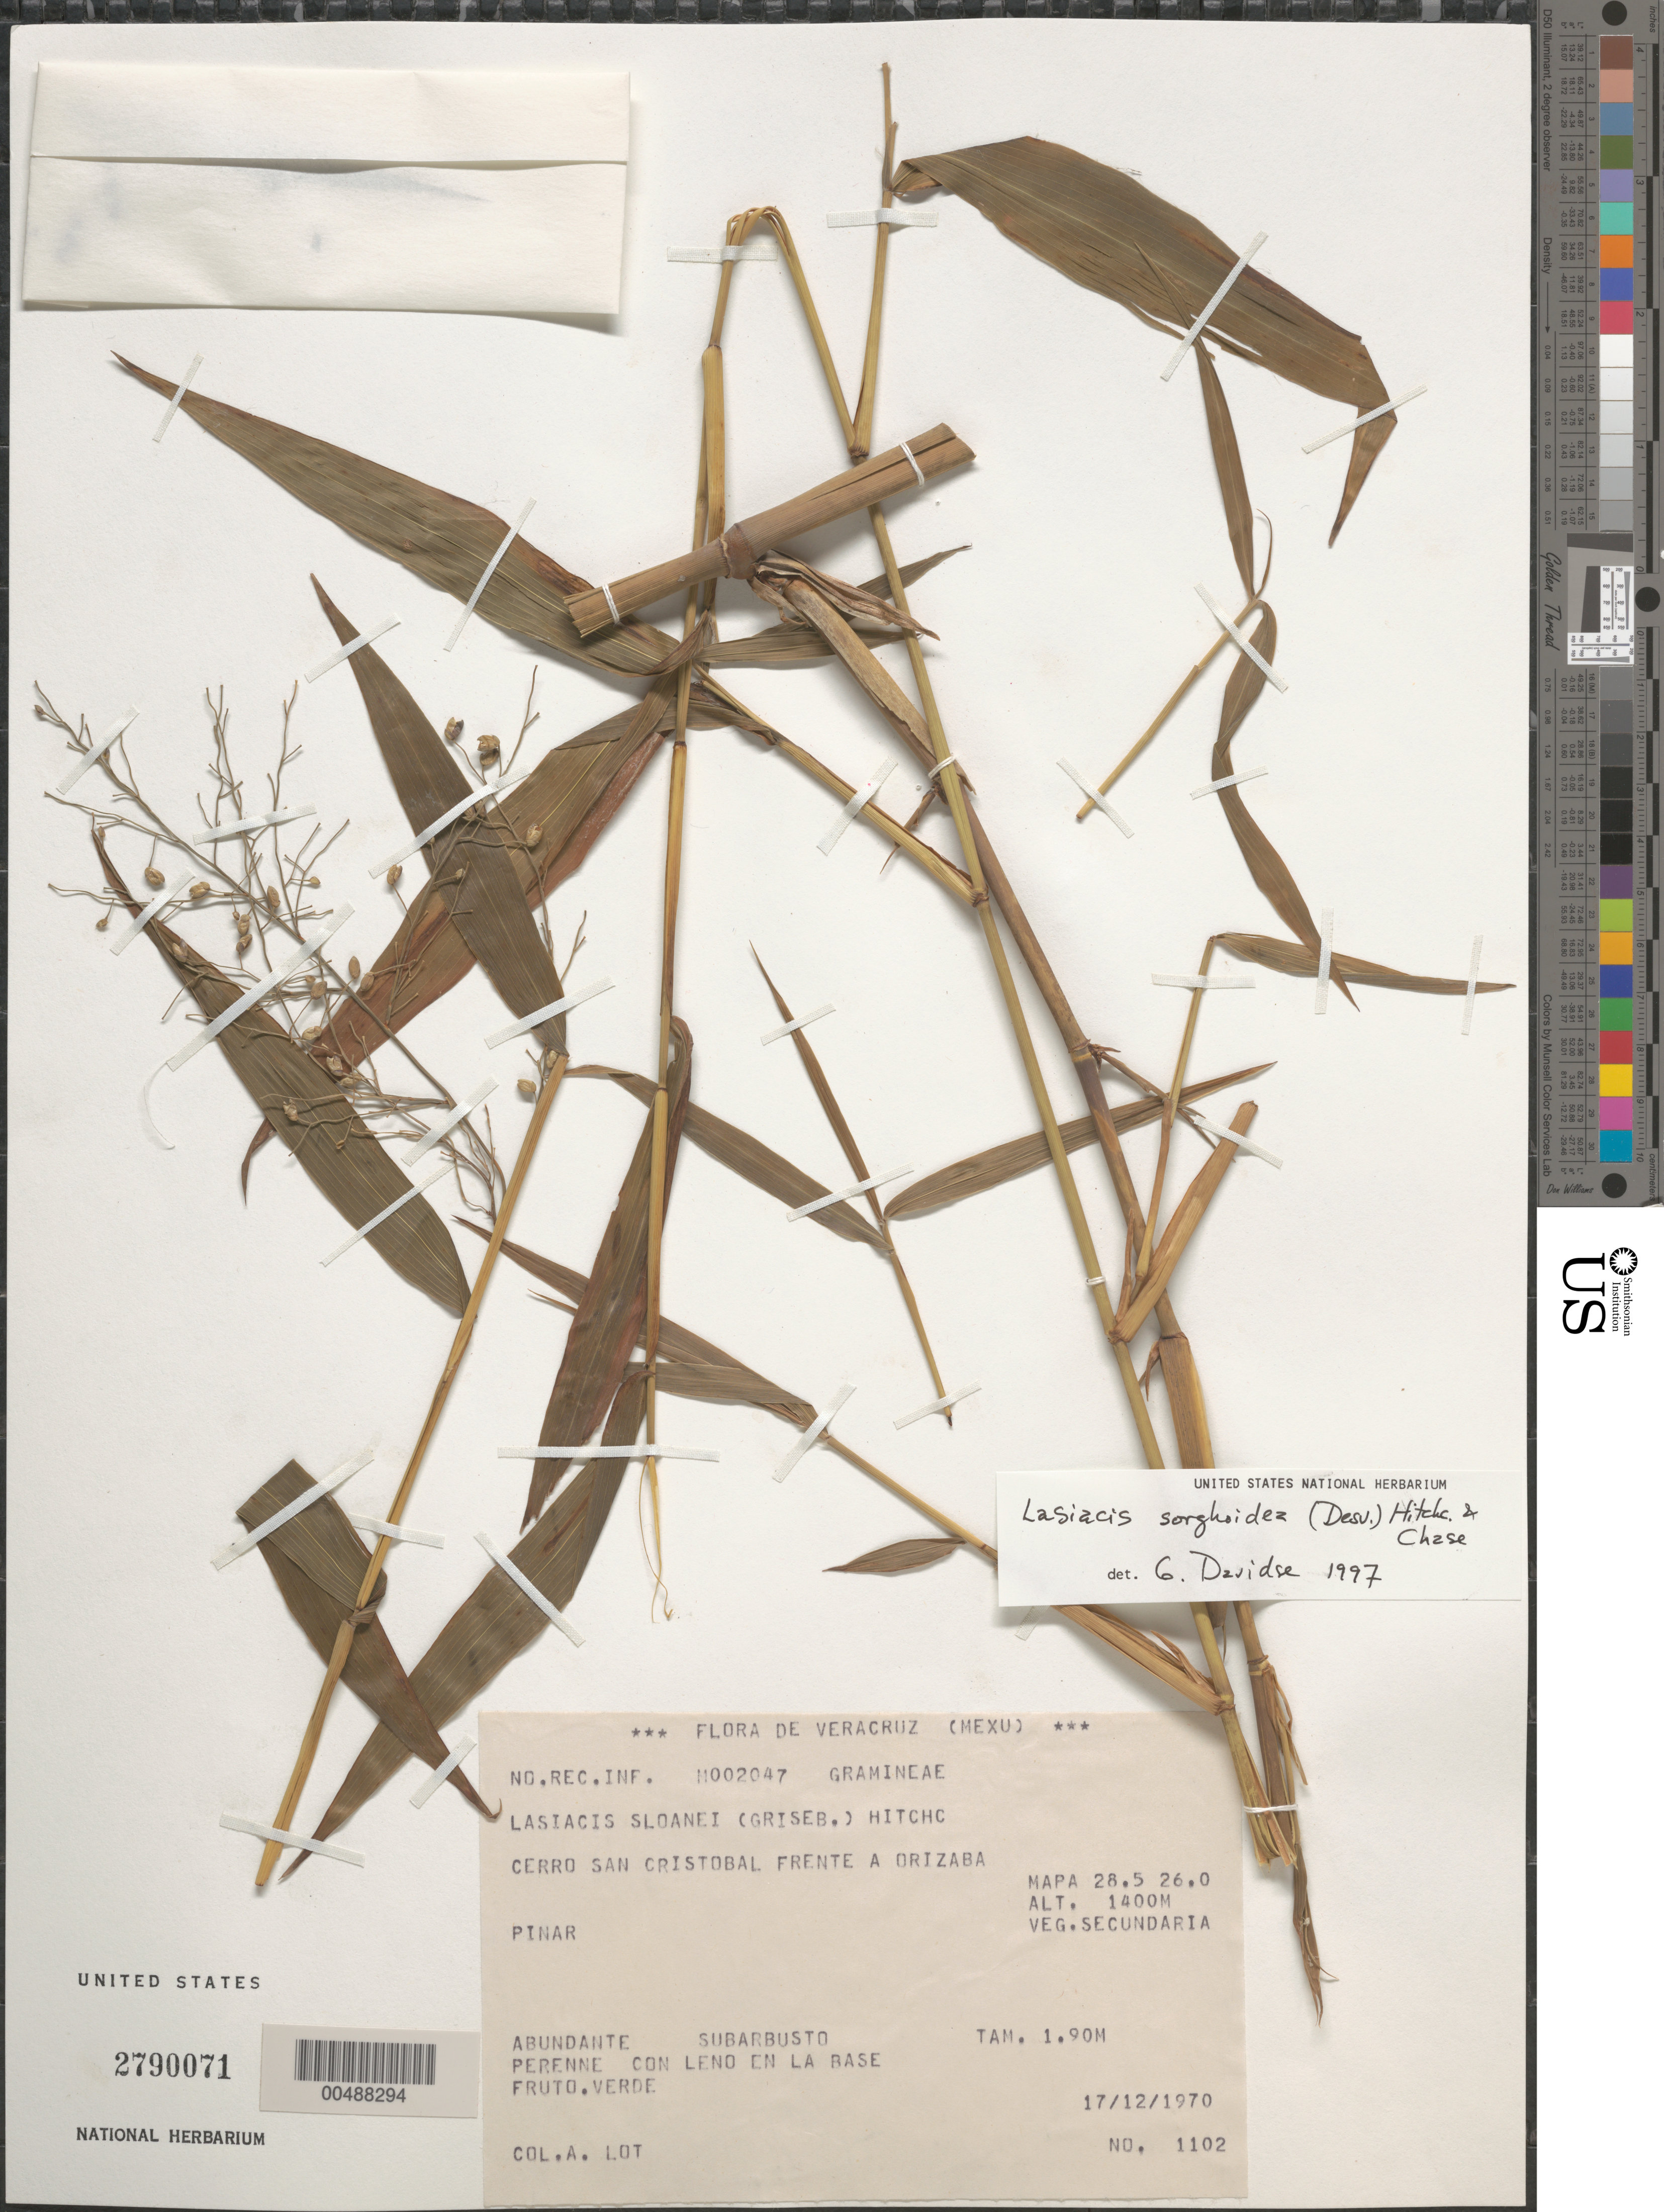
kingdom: Plantae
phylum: Tracheophyta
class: Liliopsida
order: Poales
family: Poaceae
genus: Lasiacis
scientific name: Lasiacis sorghoidea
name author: (Desv. ex Ham.) Hitchc. & Chase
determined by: Davidse, Gerrit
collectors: A. Lot Helgueras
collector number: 1102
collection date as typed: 17 Dec 1970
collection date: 1970-12-17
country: Mexico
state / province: Veracruz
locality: Cerro San Cristobal frente a Orizaba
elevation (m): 1400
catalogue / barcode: US 2790071